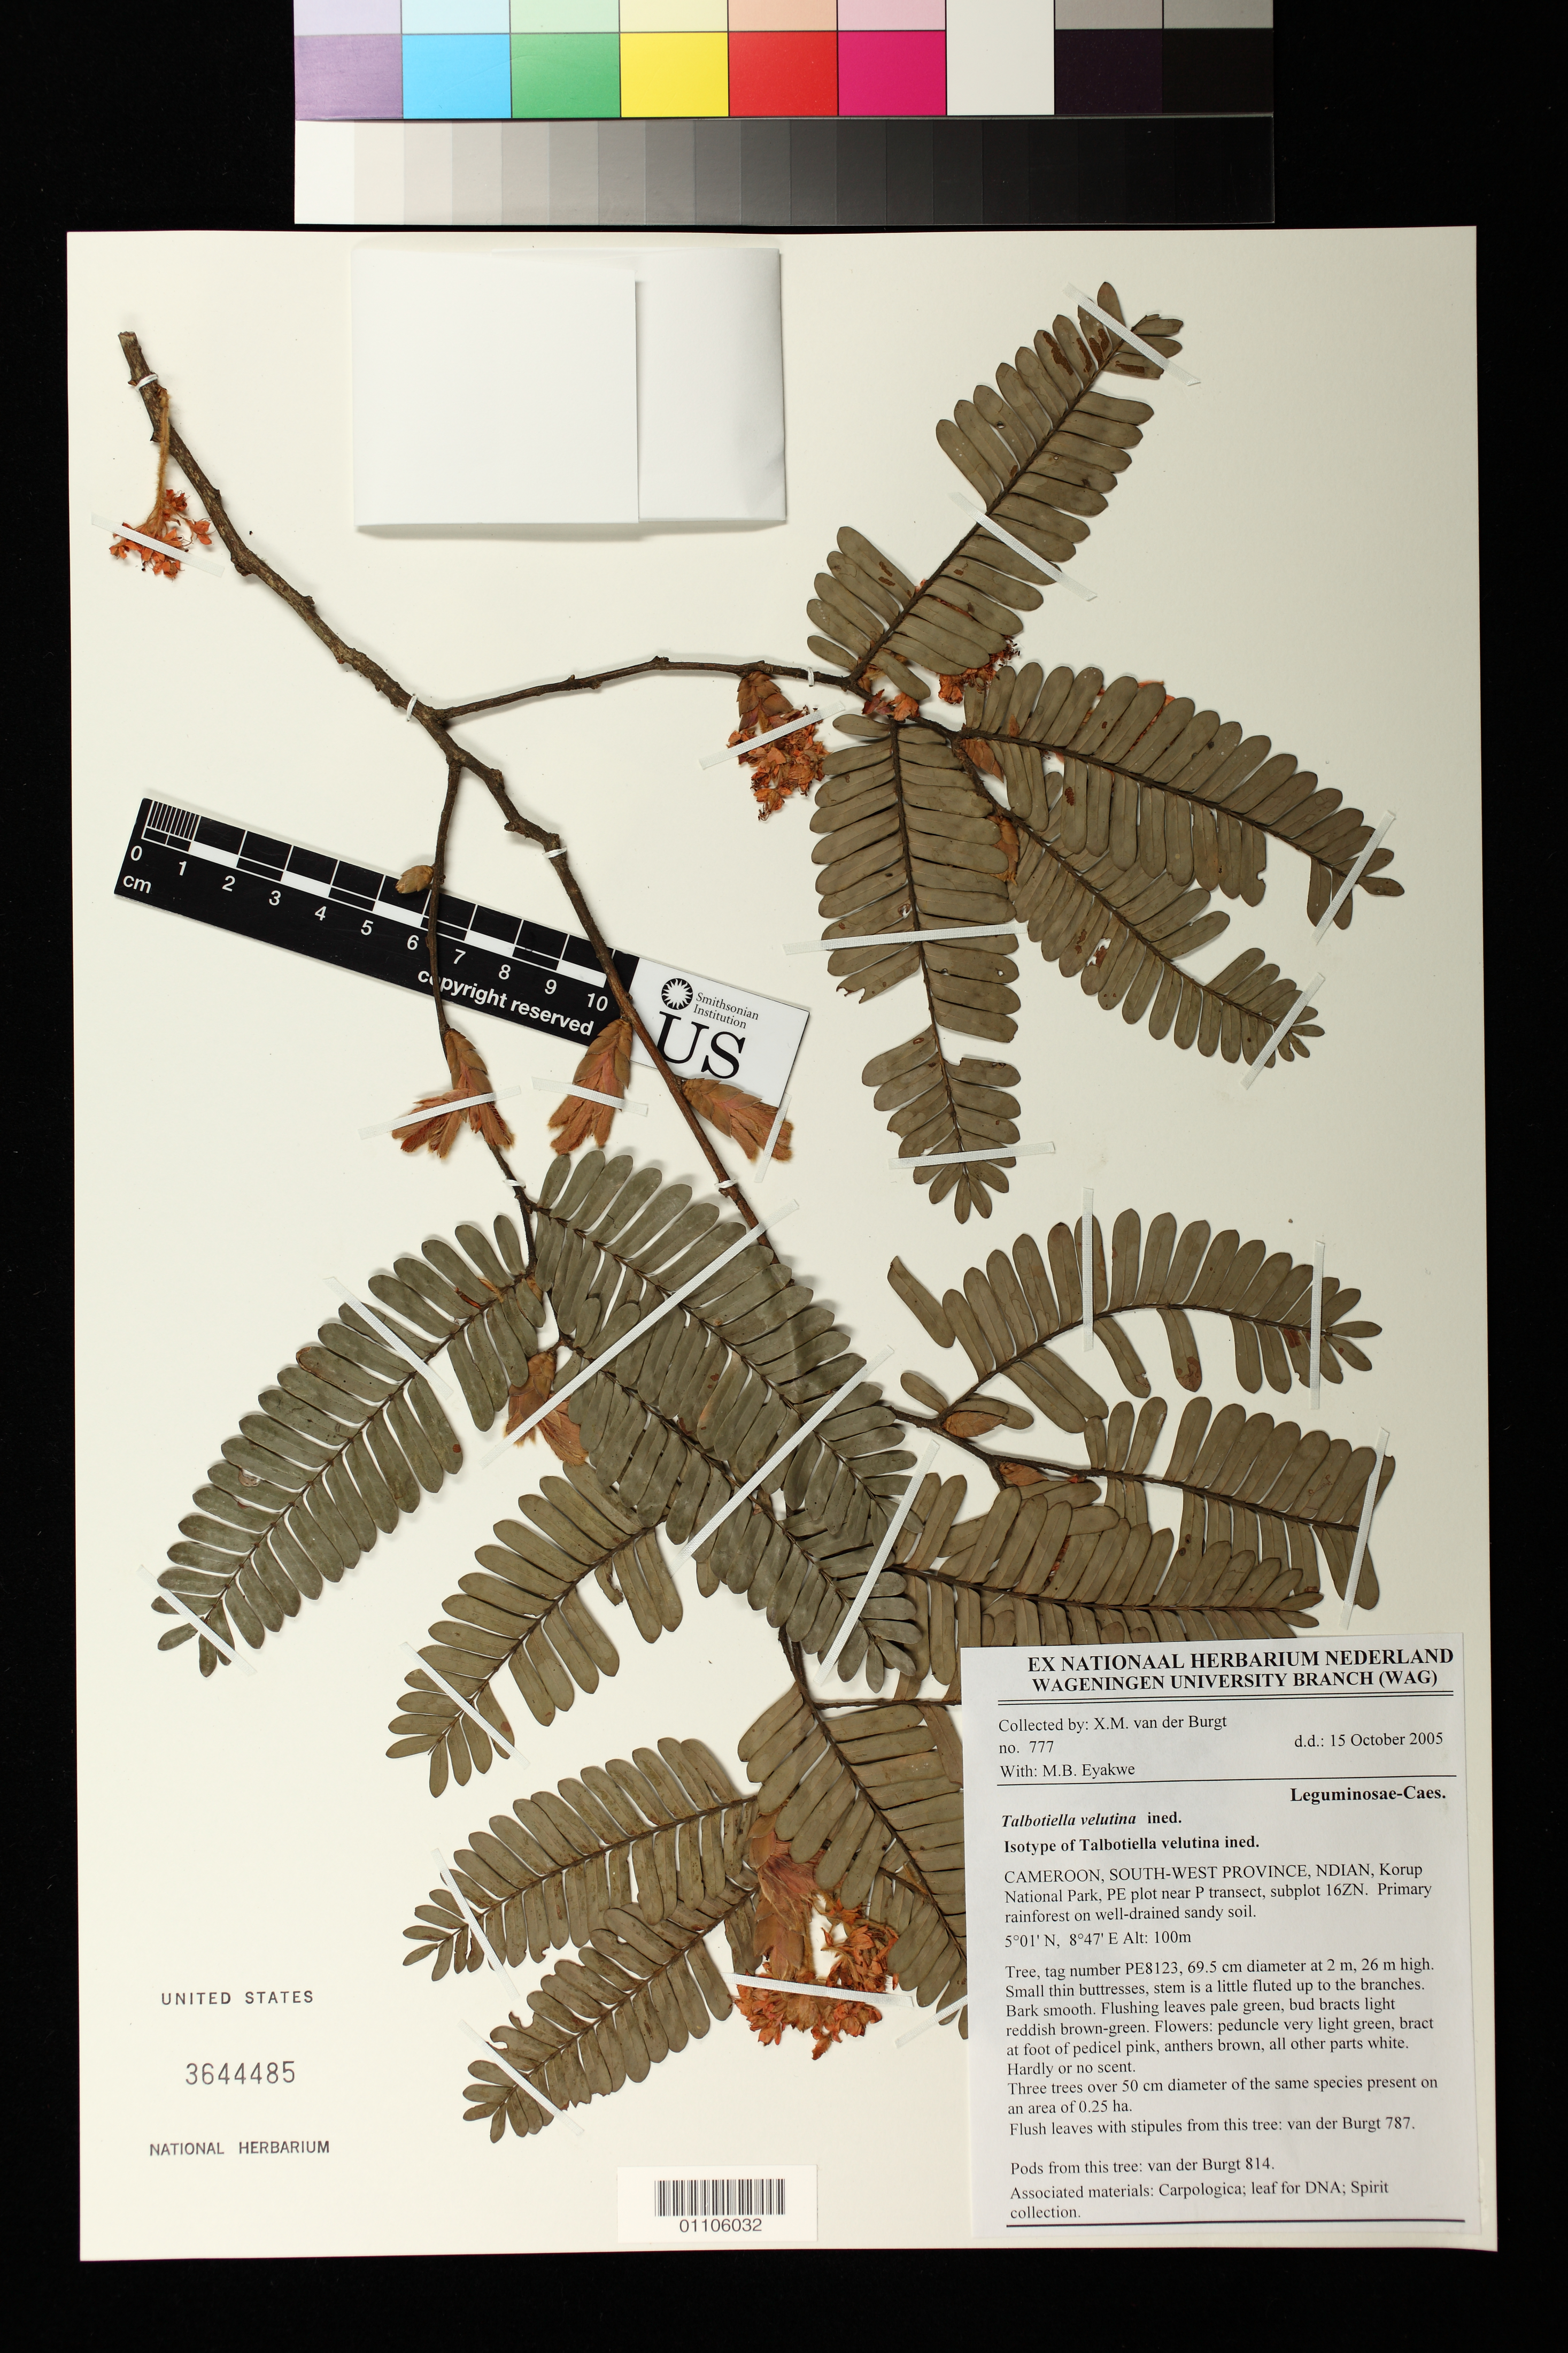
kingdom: Plantae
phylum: Tracheophyta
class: Magnoliopsida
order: Fabales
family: Fabaceae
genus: Talbotiella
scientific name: Talbotiella velutina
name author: Burgt & Wieringa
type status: Isotype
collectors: X. M. van der Burgt & M. Eyakwe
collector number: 777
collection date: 2005-10-15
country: Cameroon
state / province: Sud-Ouest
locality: South-West Province, Ndian, Korup National Park, PE plot near P transect, subplot 16ZN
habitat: Primary rainforest on well-drained sandy soil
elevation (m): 100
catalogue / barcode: US 3644485